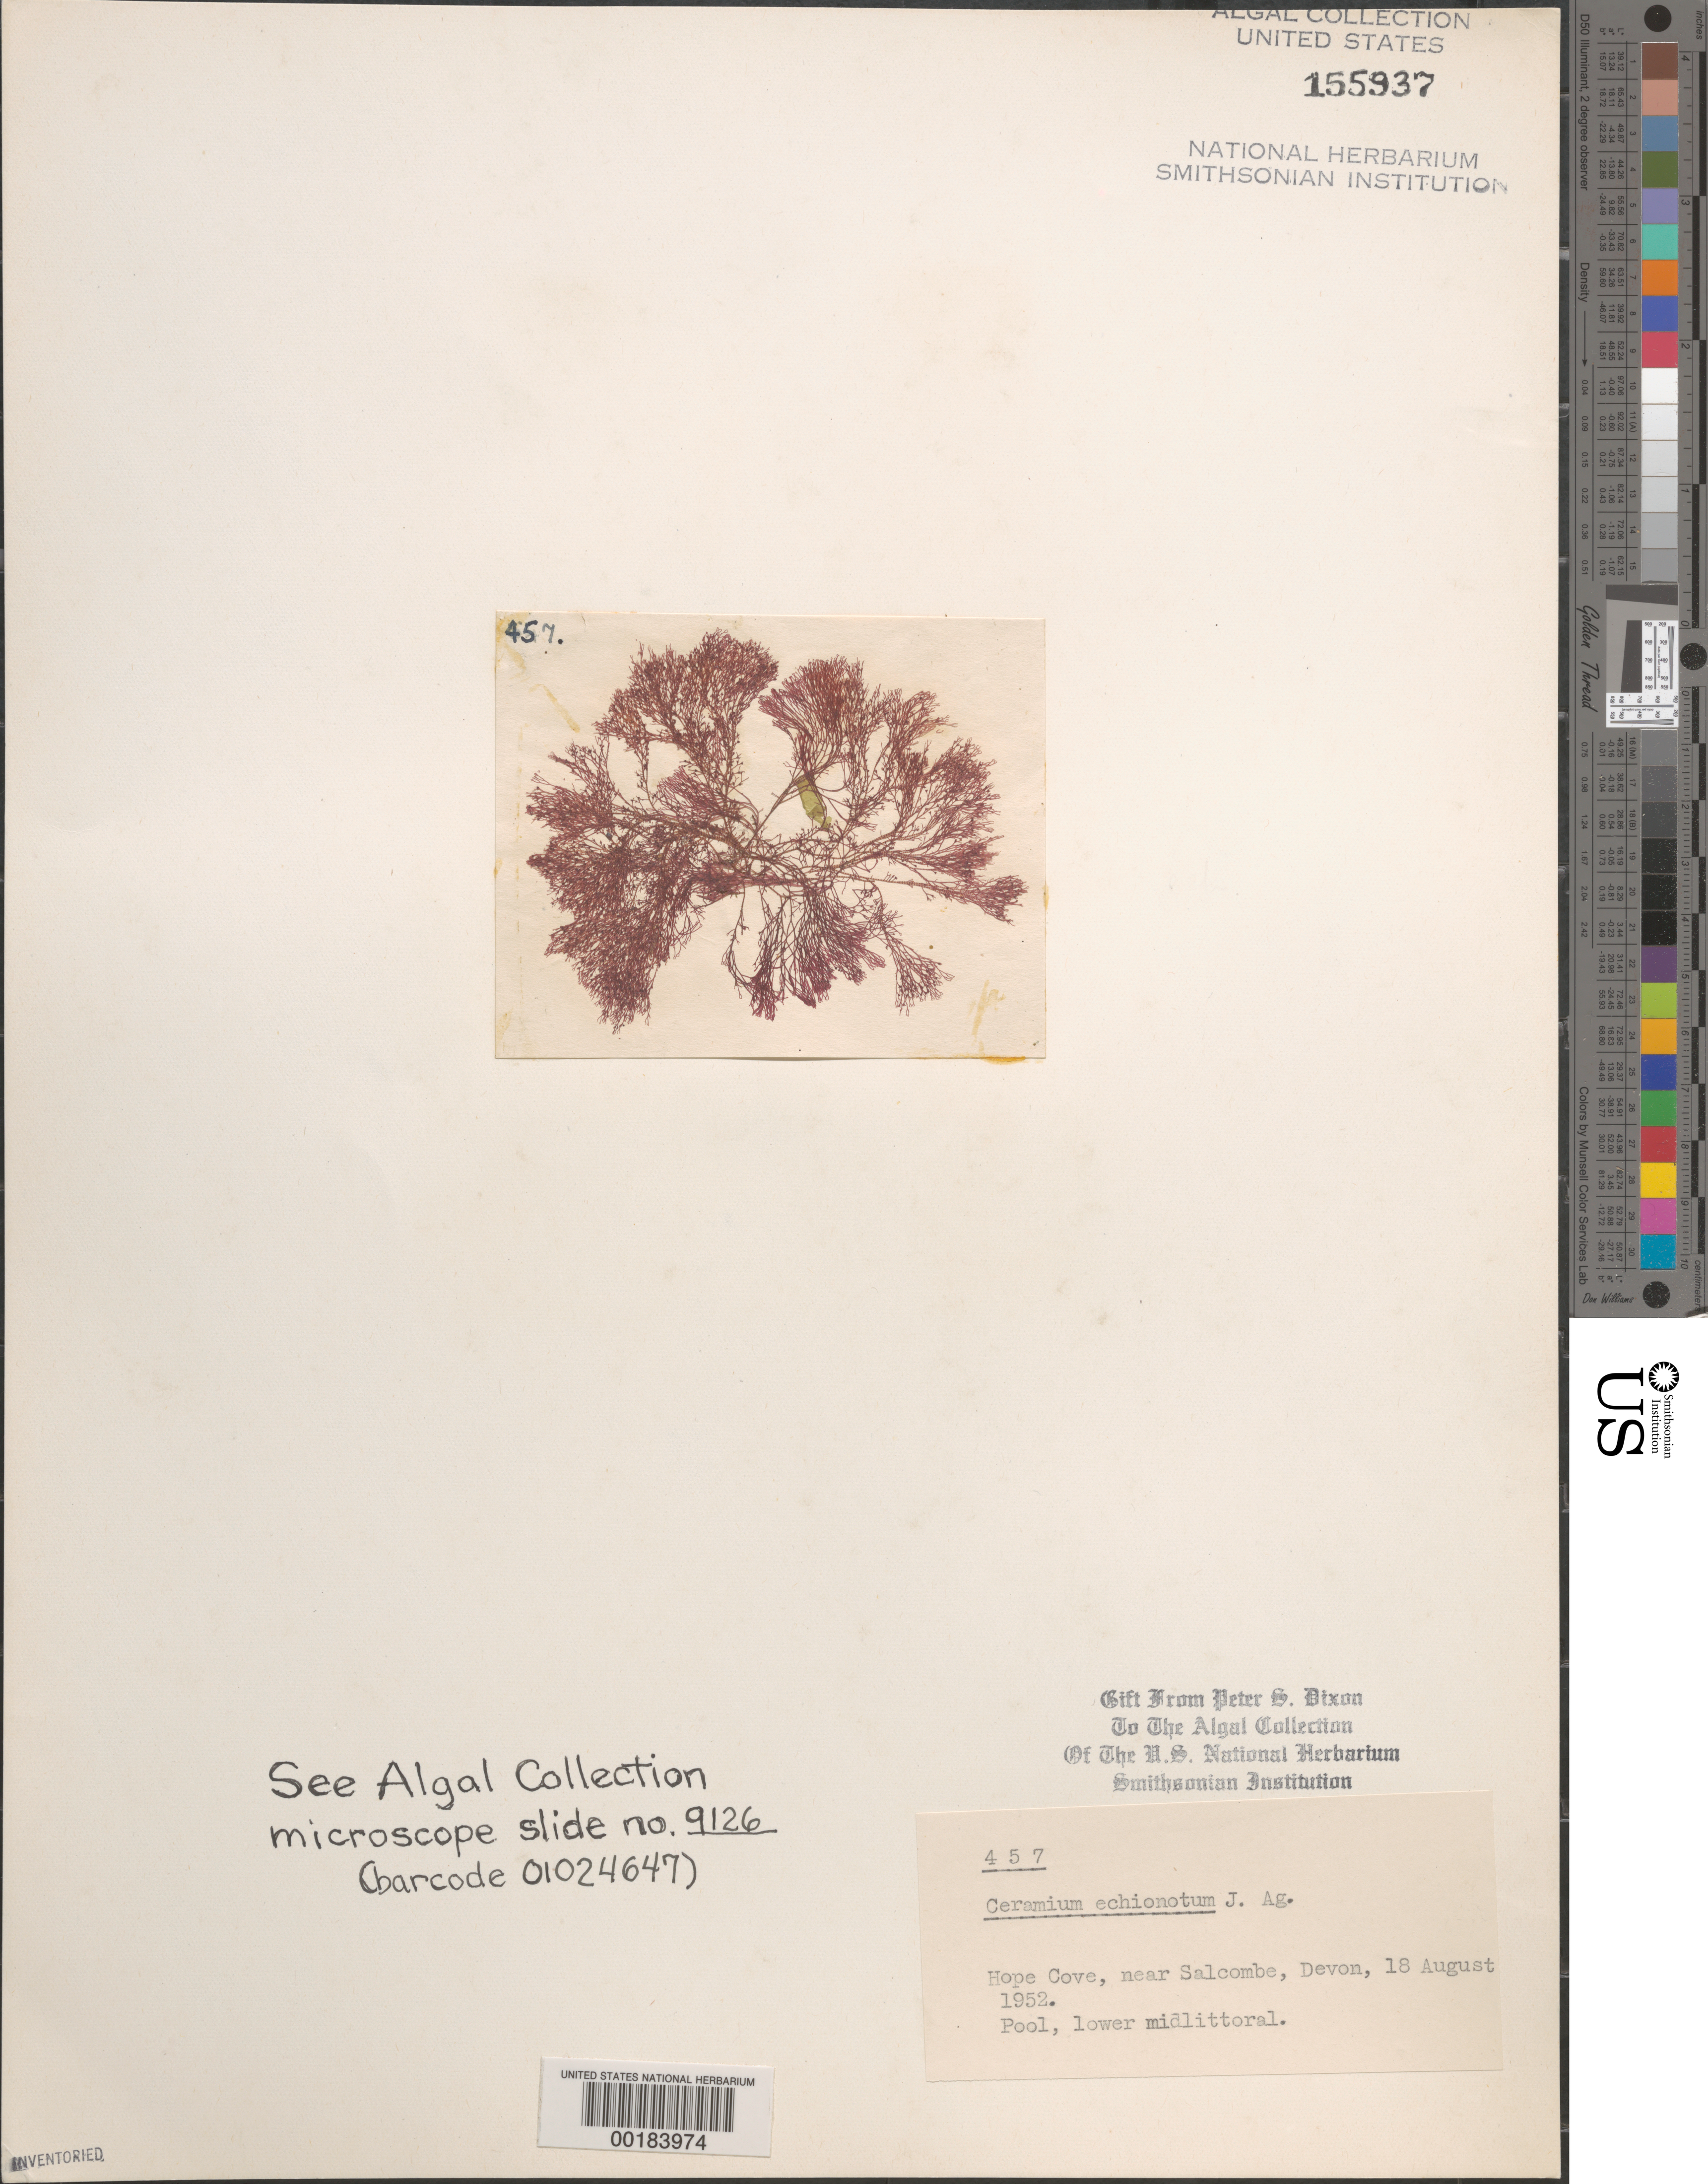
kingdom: Plantae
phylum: Rhodophyta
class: Florideophyceae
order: Ceramiales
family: Ceramiaceae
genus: Ceramium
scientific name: Ceramium echionotum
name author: J. Agardh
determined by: Dixon, P. S.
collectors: P. S. Dixon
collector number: PSD 457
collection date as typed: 18 Aug 1952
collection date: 1952-08-18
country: United Kingdom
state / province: England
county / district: Devon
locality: Hope Cove, near Salcombe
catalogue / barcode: US 155937